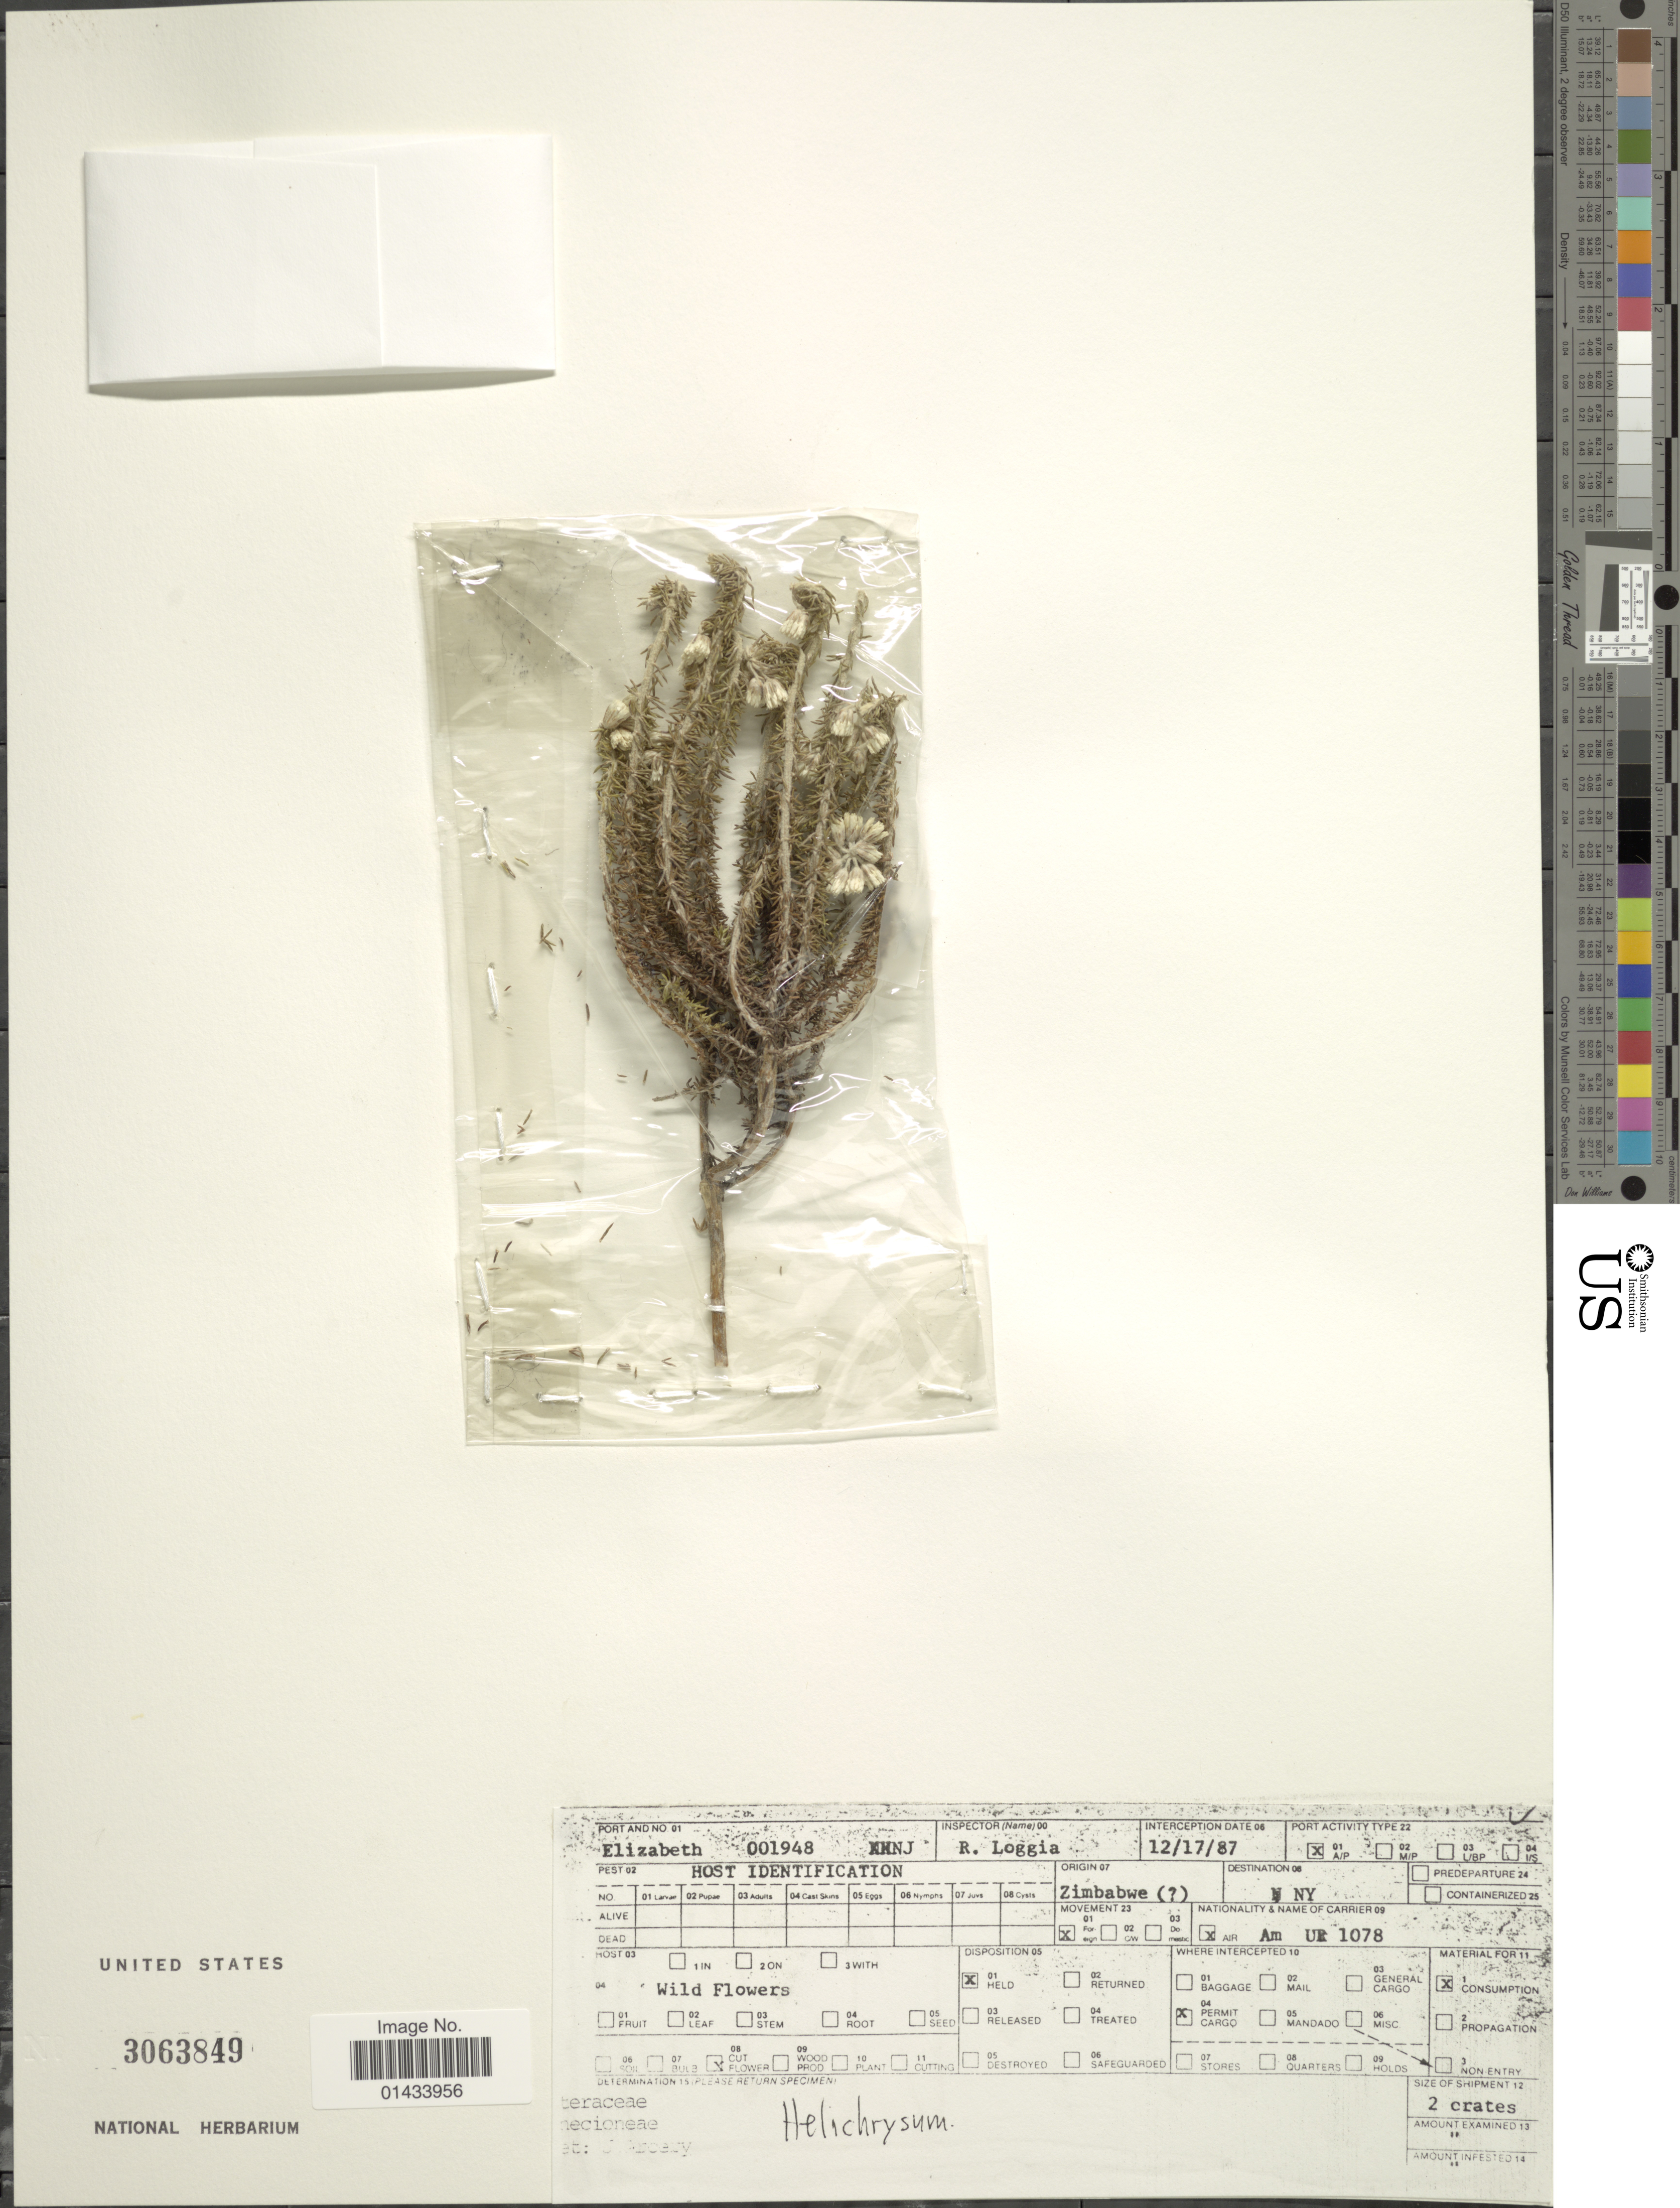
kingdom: Plantae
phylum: Tracheophyta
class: Magnoliopsida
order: Asterales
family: Asteraceae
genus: Helichrysum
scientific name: Helichrysum sp.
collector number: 001948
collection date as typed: Transcribed d/m/y: 17/12/87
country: Zimbabwe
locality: Elizabeth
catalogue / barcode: US 3063849